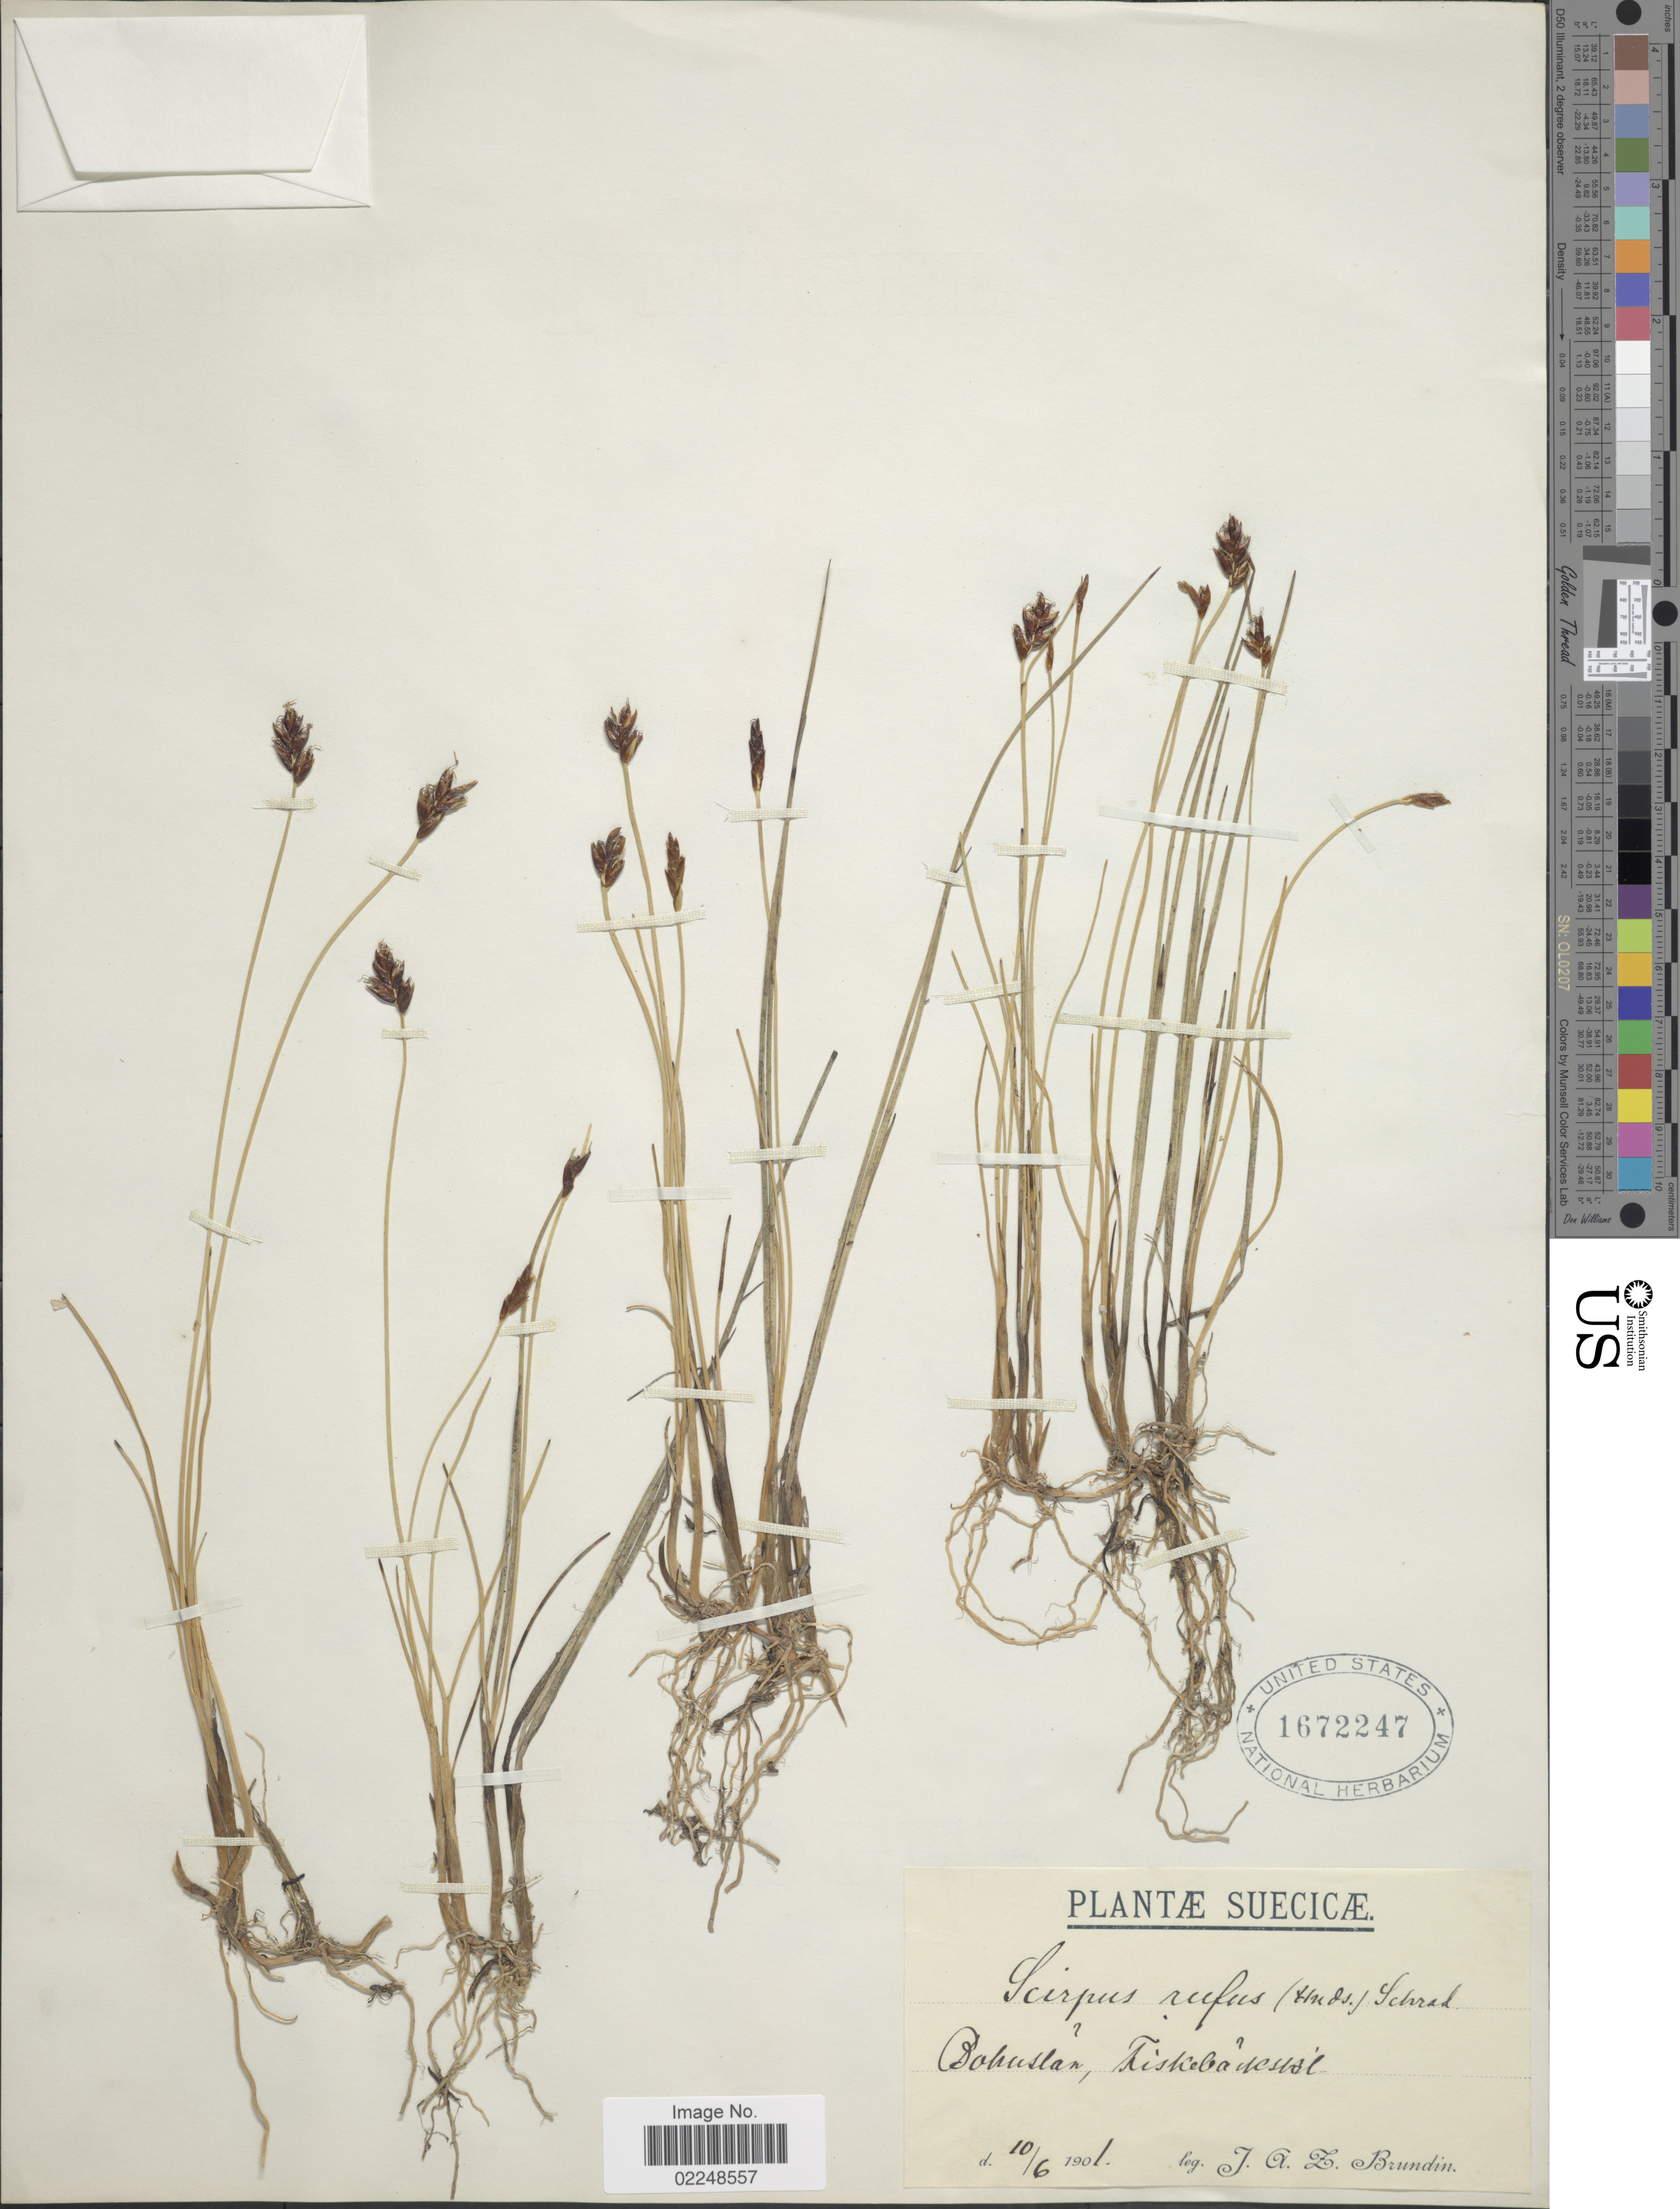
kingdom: Plantae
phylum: Tracheophyta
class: Liliopsida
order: Poales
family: Cyperaceae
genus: Blysmopsis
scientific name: Blysmopsis rufa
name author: (Huds.) Oteng-Yeb.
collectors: J. Brundin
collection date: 1901-06-10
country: Sweden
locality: Suecicae, Bohuslan, [Foreign script]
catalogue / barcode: US 1672247